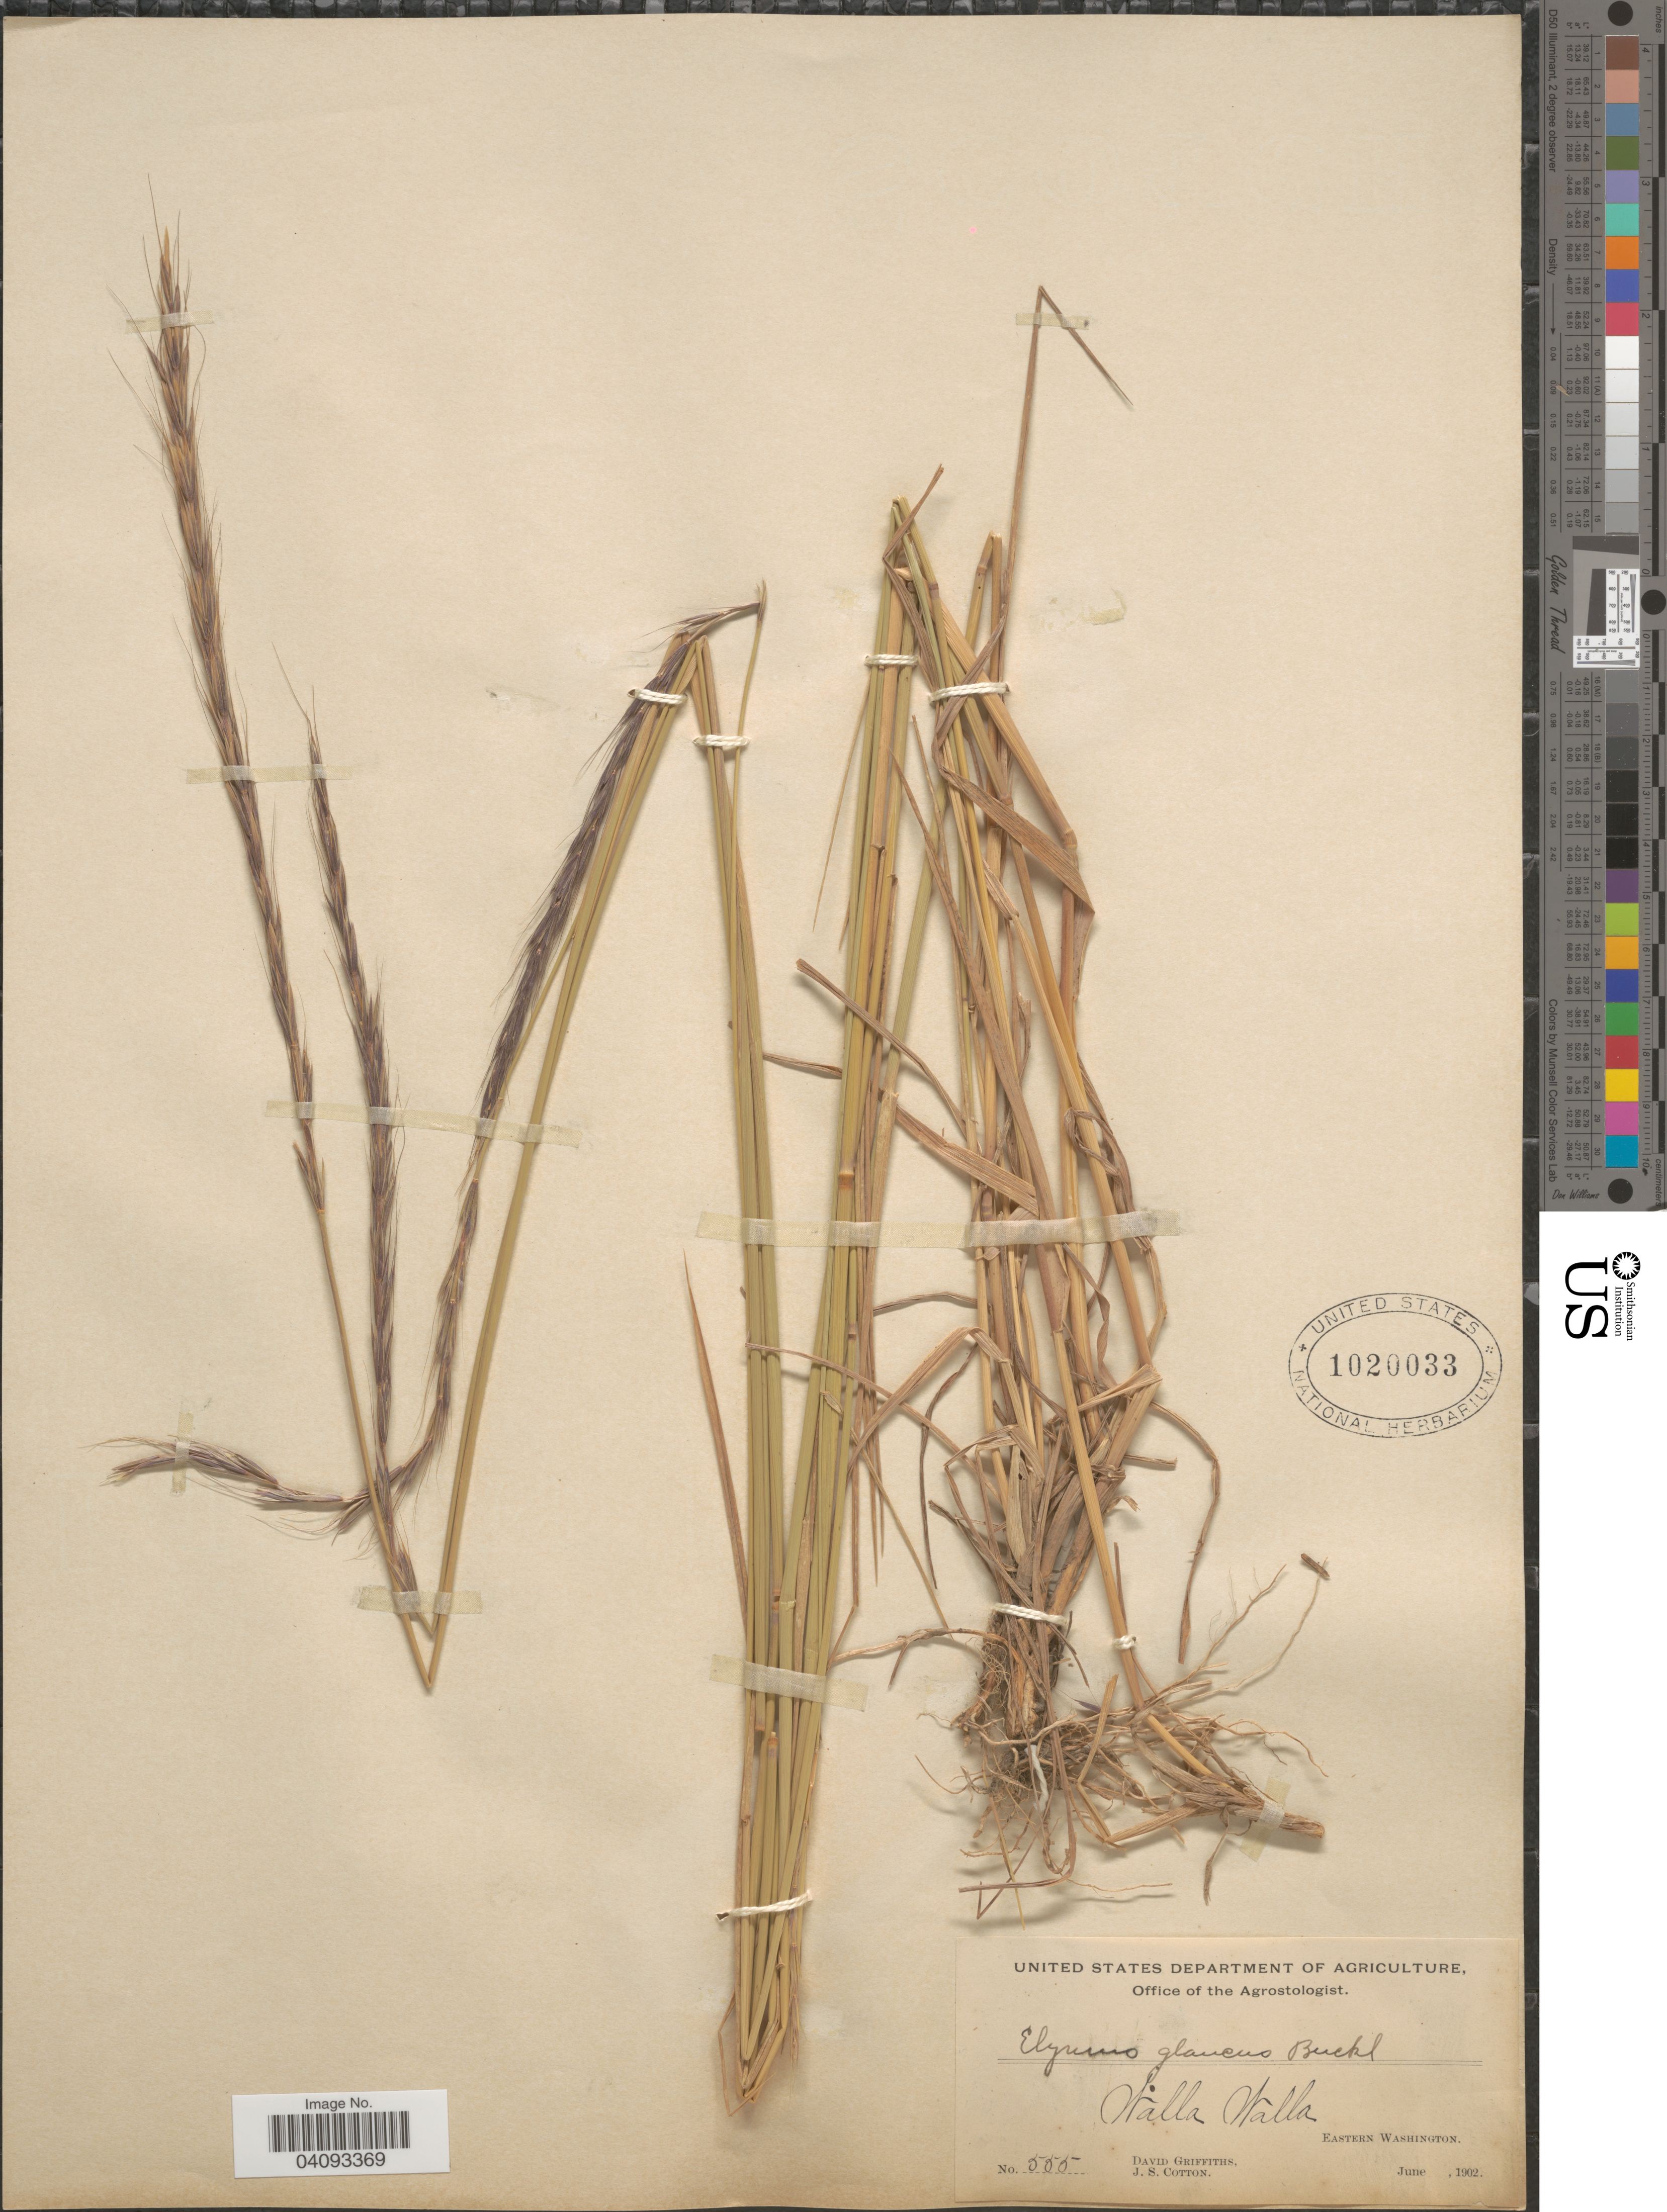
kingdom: Plantae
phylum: Tracheophyta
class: Liliopsida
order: Poales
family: Poaceae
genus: Elymus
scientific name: Elymus glaucus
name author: Buckley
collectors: D. Griffiths & J. S. Cotton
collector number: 555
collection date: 1902-06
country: United States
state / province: Washington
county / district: Walla Walla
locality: Walla Walla. Eastern Washington.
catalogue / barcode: US 1020033